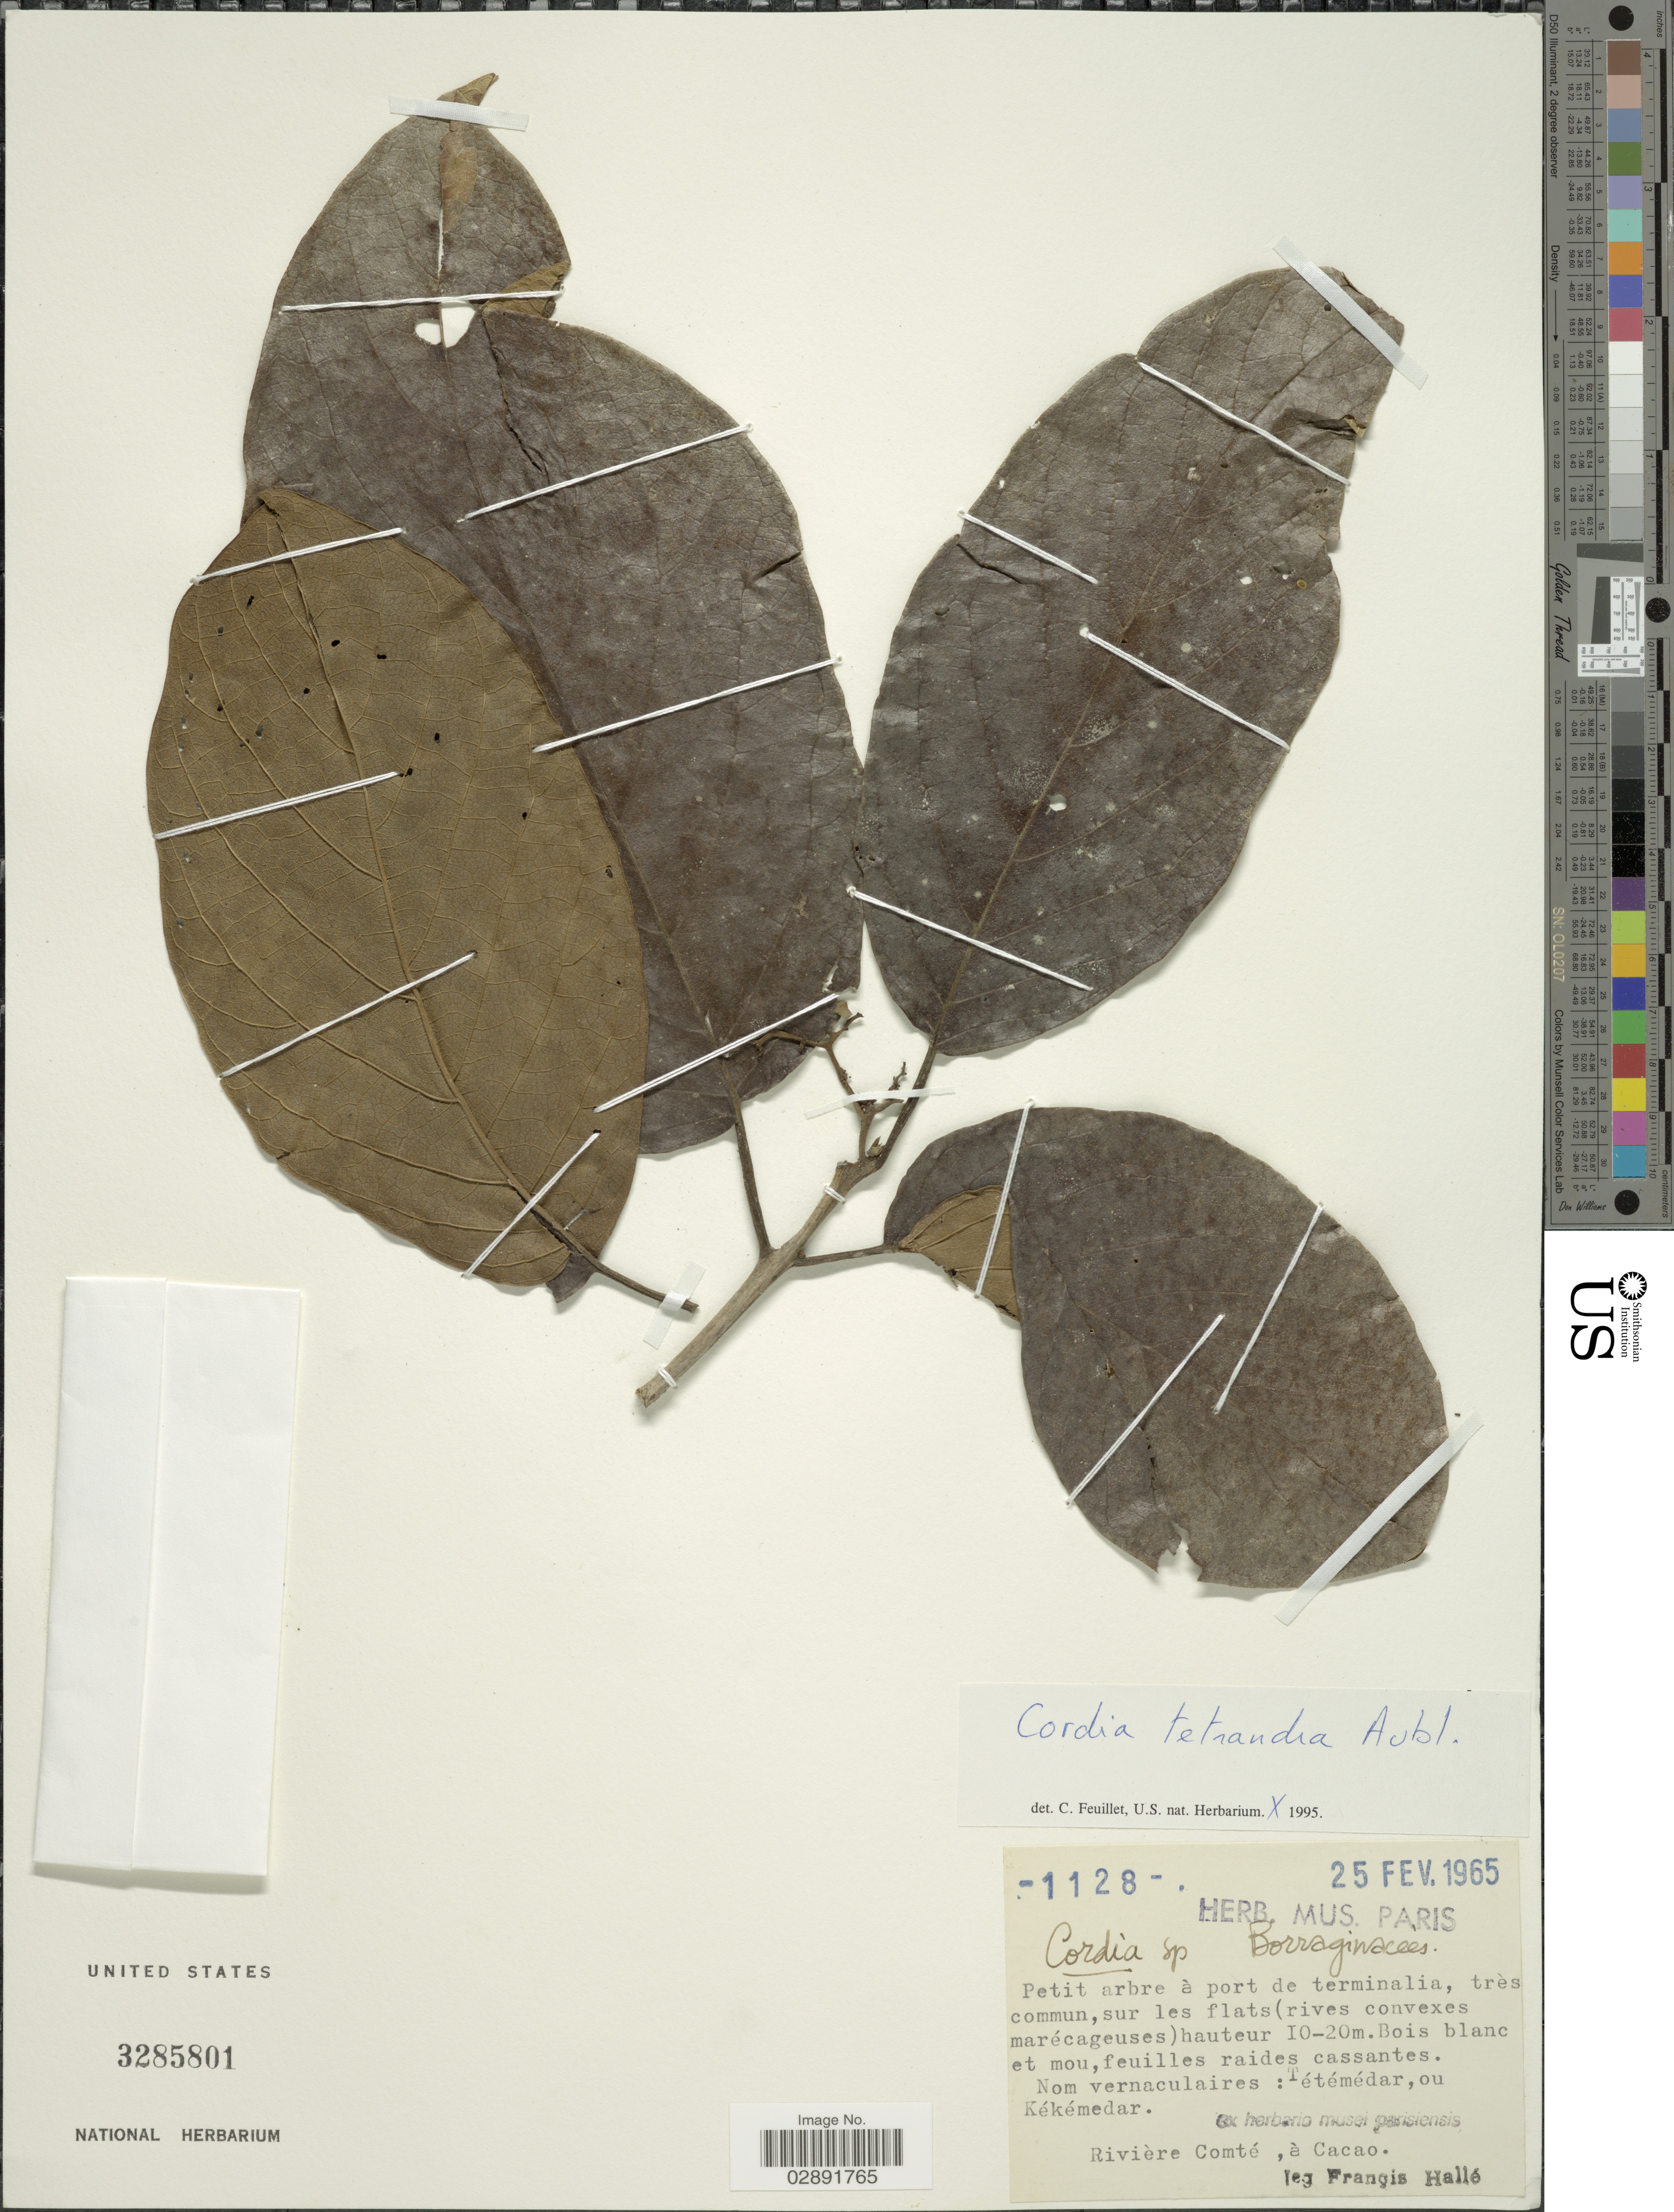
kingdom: Plantae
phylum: Tracheophyta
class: Magnoliopsida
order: Boraginales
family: Cordiaceae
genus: Cordia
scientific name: Cordia tetrandra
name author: Aubl.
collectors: F. Hallé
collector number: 1128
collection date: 1965-02-25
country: French Guiana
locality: Rivière Comté, à Cacao.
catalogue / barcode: US 3285801